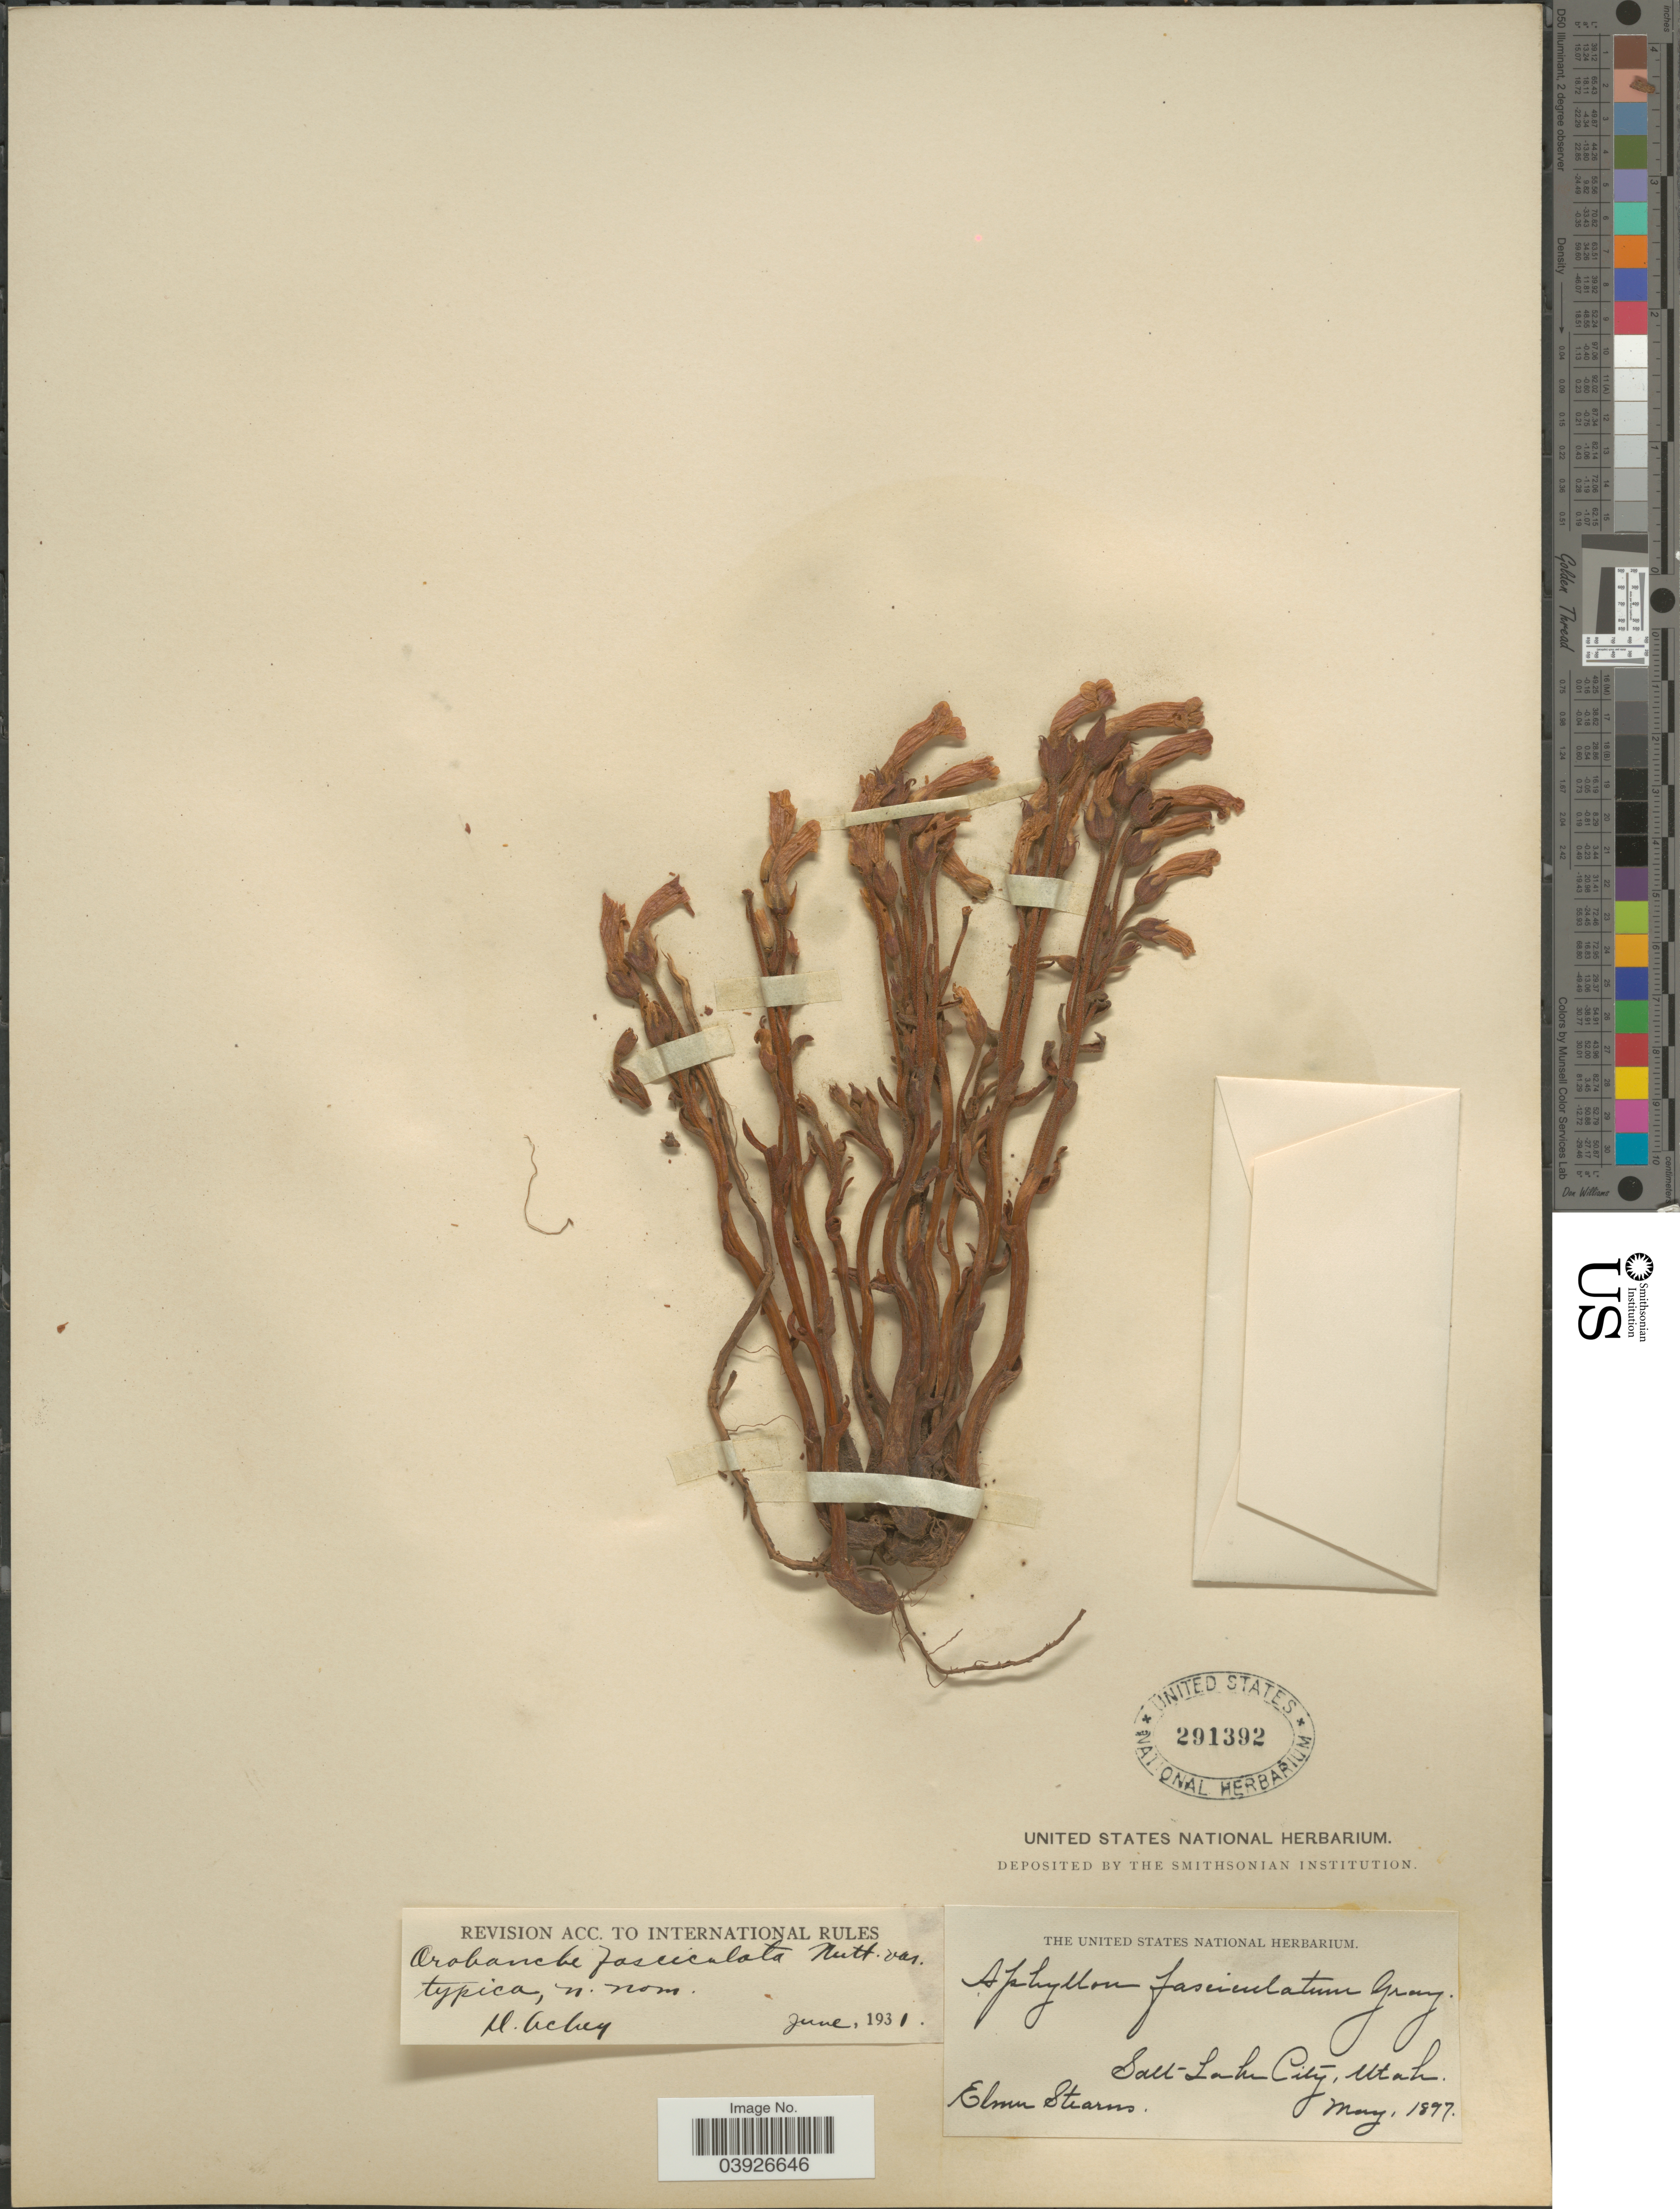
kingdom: Plantae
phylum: Tracheophyta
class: Magnoliopsida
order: Lamiales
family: Orobanchaceae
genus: Aphyllon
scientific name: Aphyllon fasciculatum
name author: (Nutt.) Torr. & A. Gray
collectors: E. Stearns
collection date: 1897-05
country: United States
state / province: Utah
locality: Salt Lake City.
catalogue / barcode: US 291392